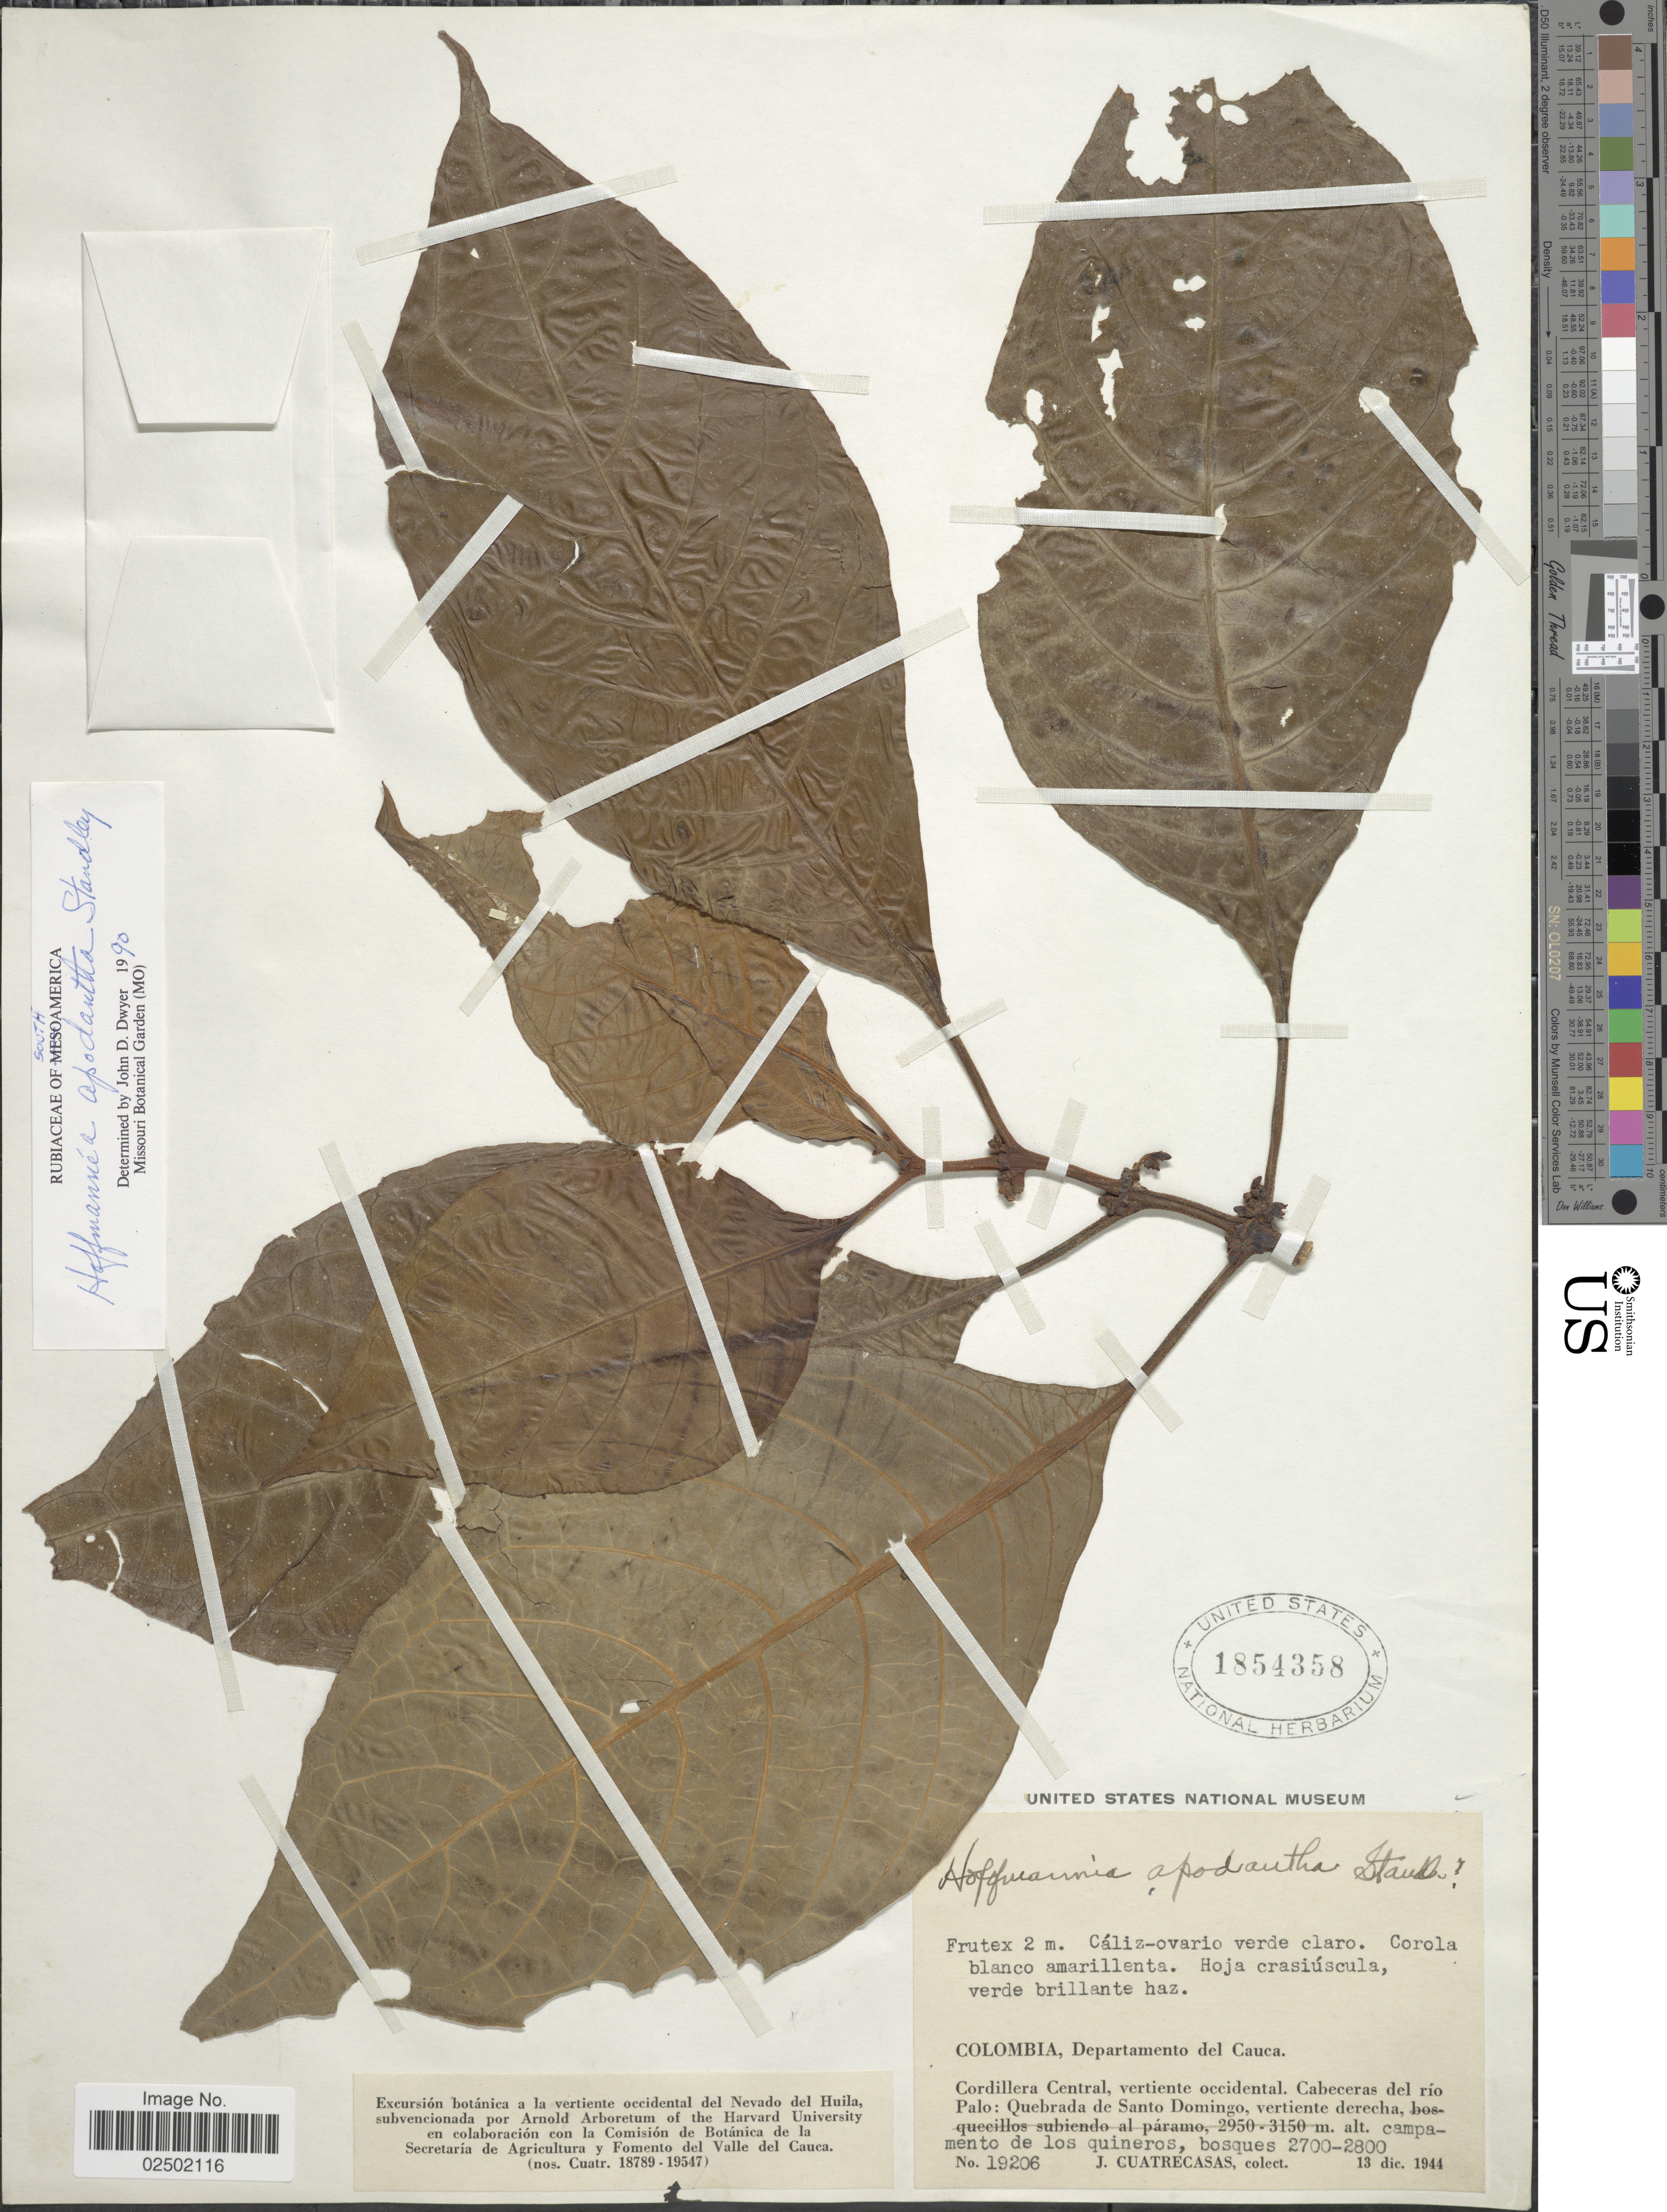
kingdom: Plantae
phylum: Tracheophyta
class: Magnoliopsida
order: Gentianales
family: Rubiaceae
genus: Hoffmannia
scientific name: Hoffmannia apodantha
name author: Standl.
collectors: J. Cuatrecasas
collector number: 19206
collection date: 1944-12-13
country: Colombia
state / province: Cauca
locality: Departamento del Cauca. Cordillera Central, vertiente occidental. Cabeceras del rio Palo: Quebrada de Santo Domingo, vertiente derecha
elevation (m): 2700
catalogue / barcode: US 1854358